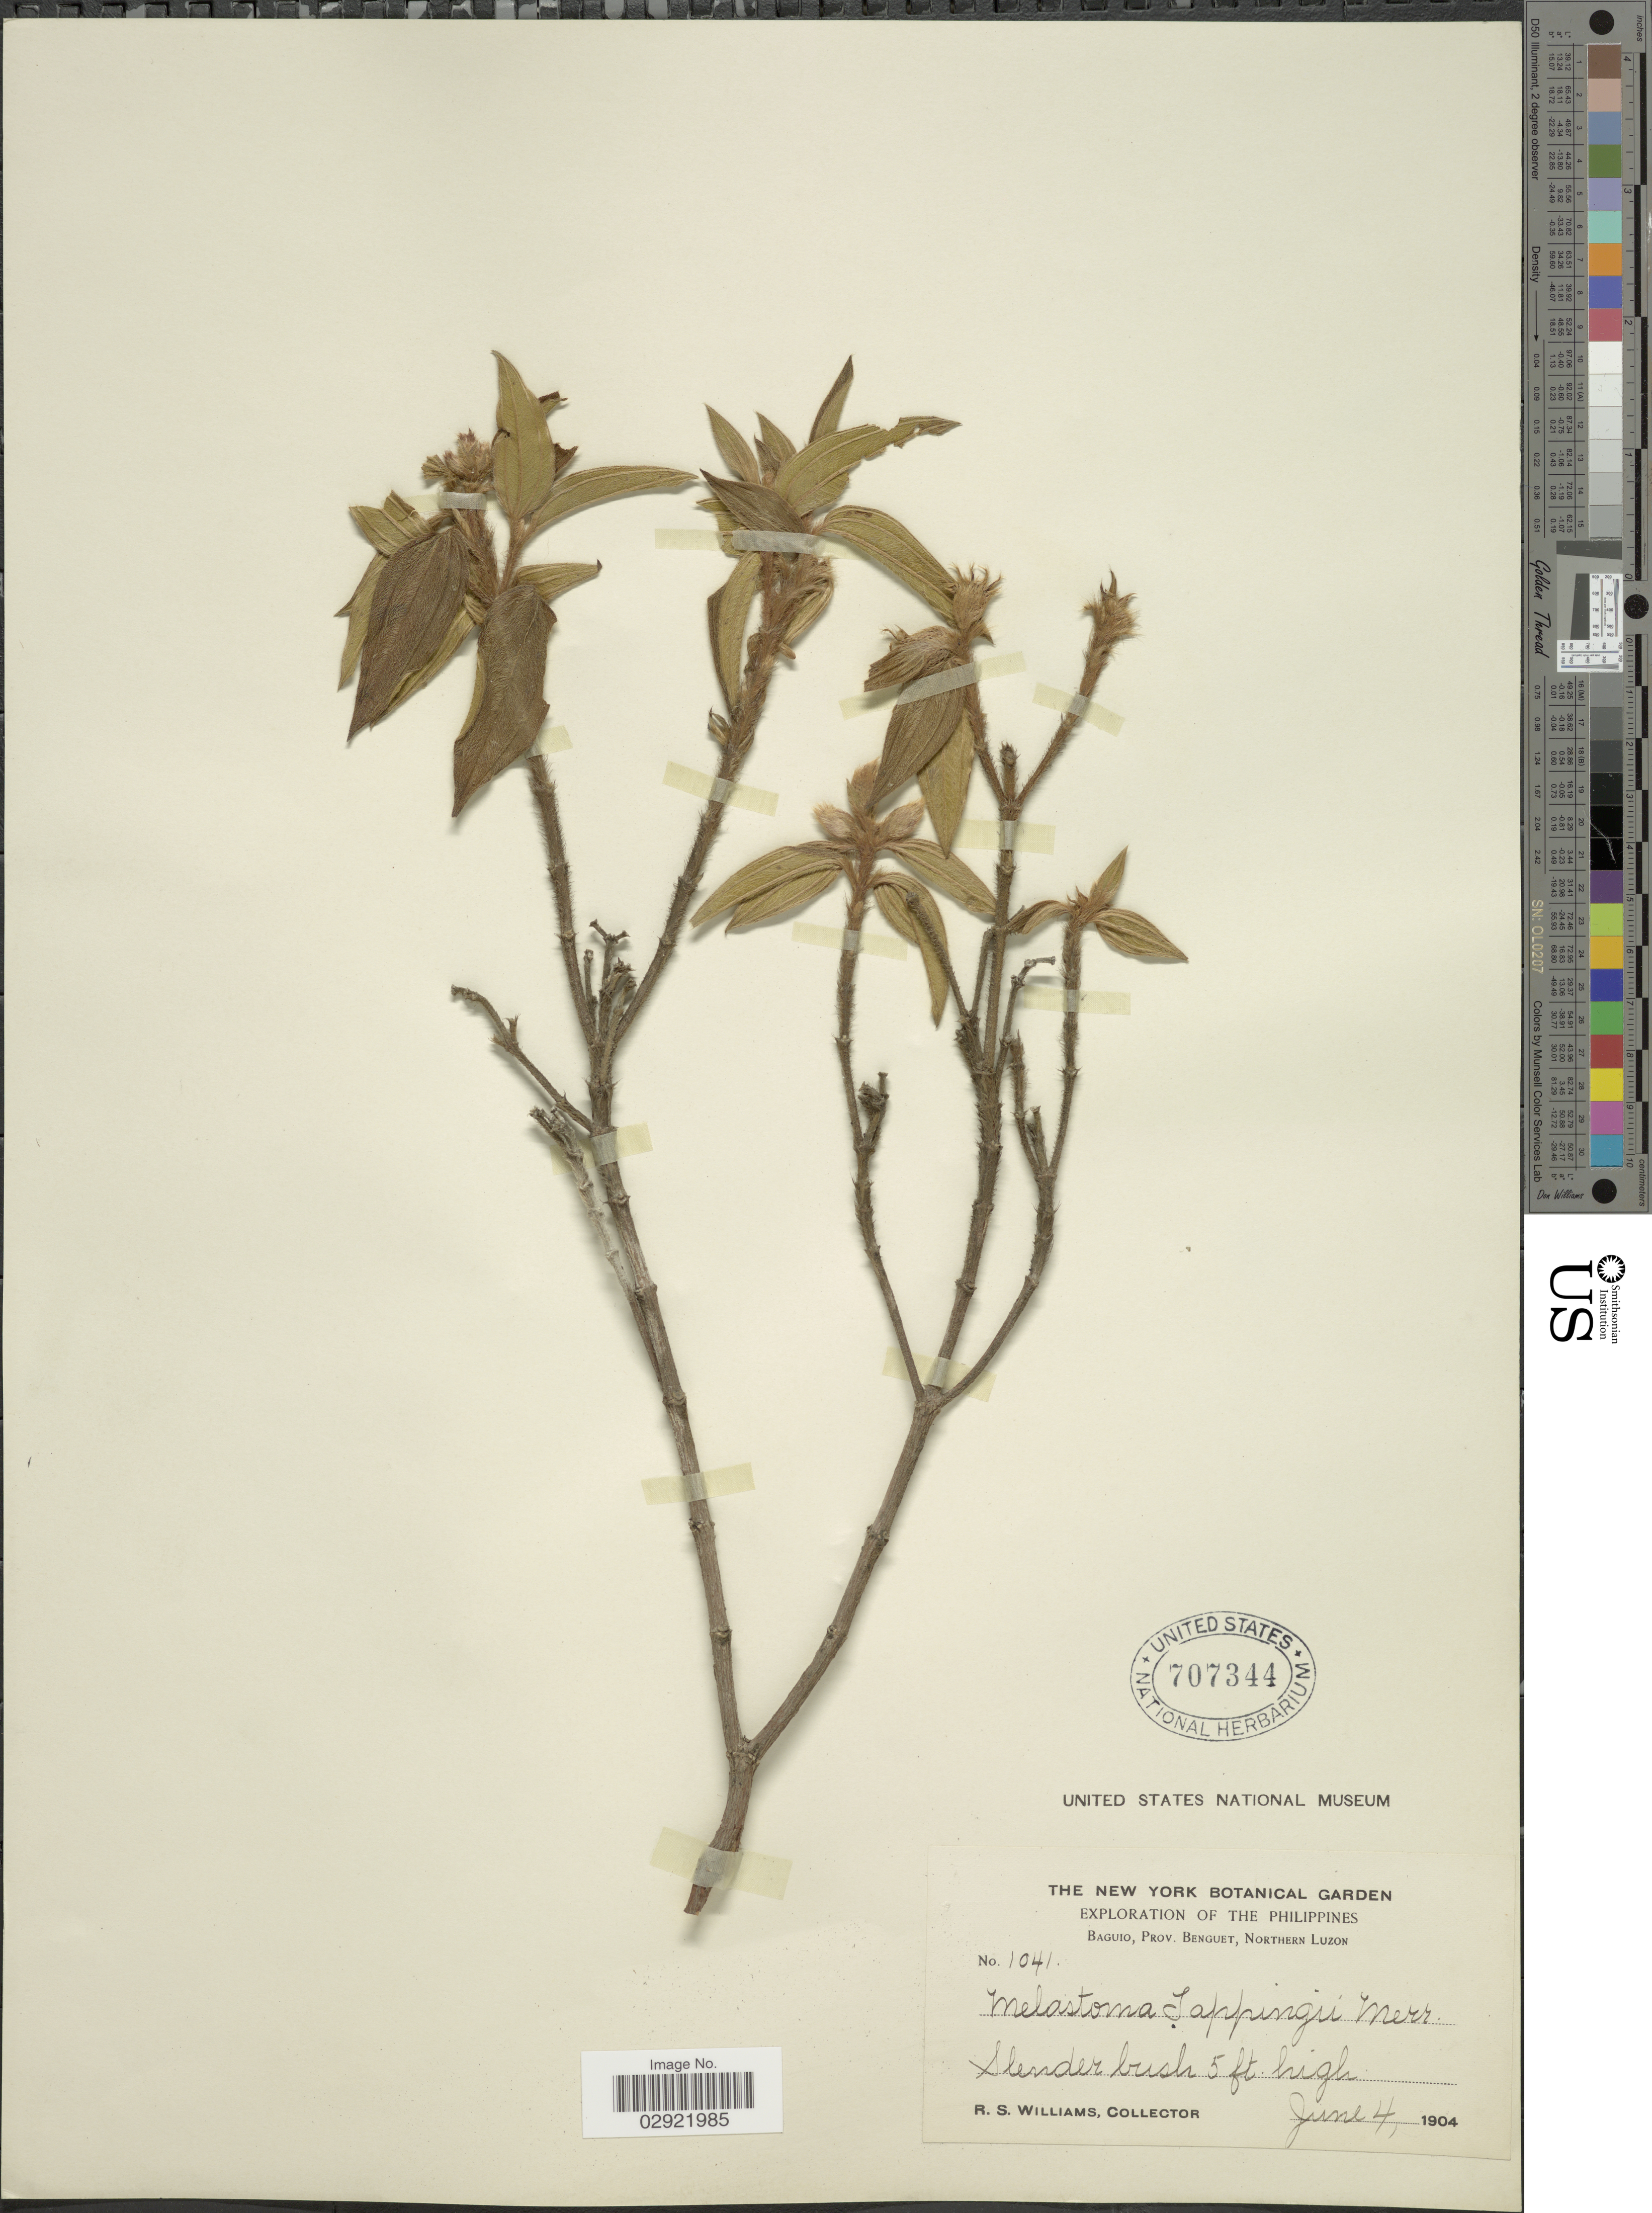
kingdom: Plantae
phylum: Tracheophyta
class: Magnoliopsida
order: Myrtales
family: Melastomataceae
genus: Melastoma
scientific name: Melastoma toppingii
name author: Merr.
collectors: R. S. Williams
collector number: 1041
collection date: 1904-06-04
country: Philippines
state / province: Cordillera (Administrative Region)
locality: Baguio, Prov. Benguet, Northern Luzon.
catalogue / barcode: US 707344